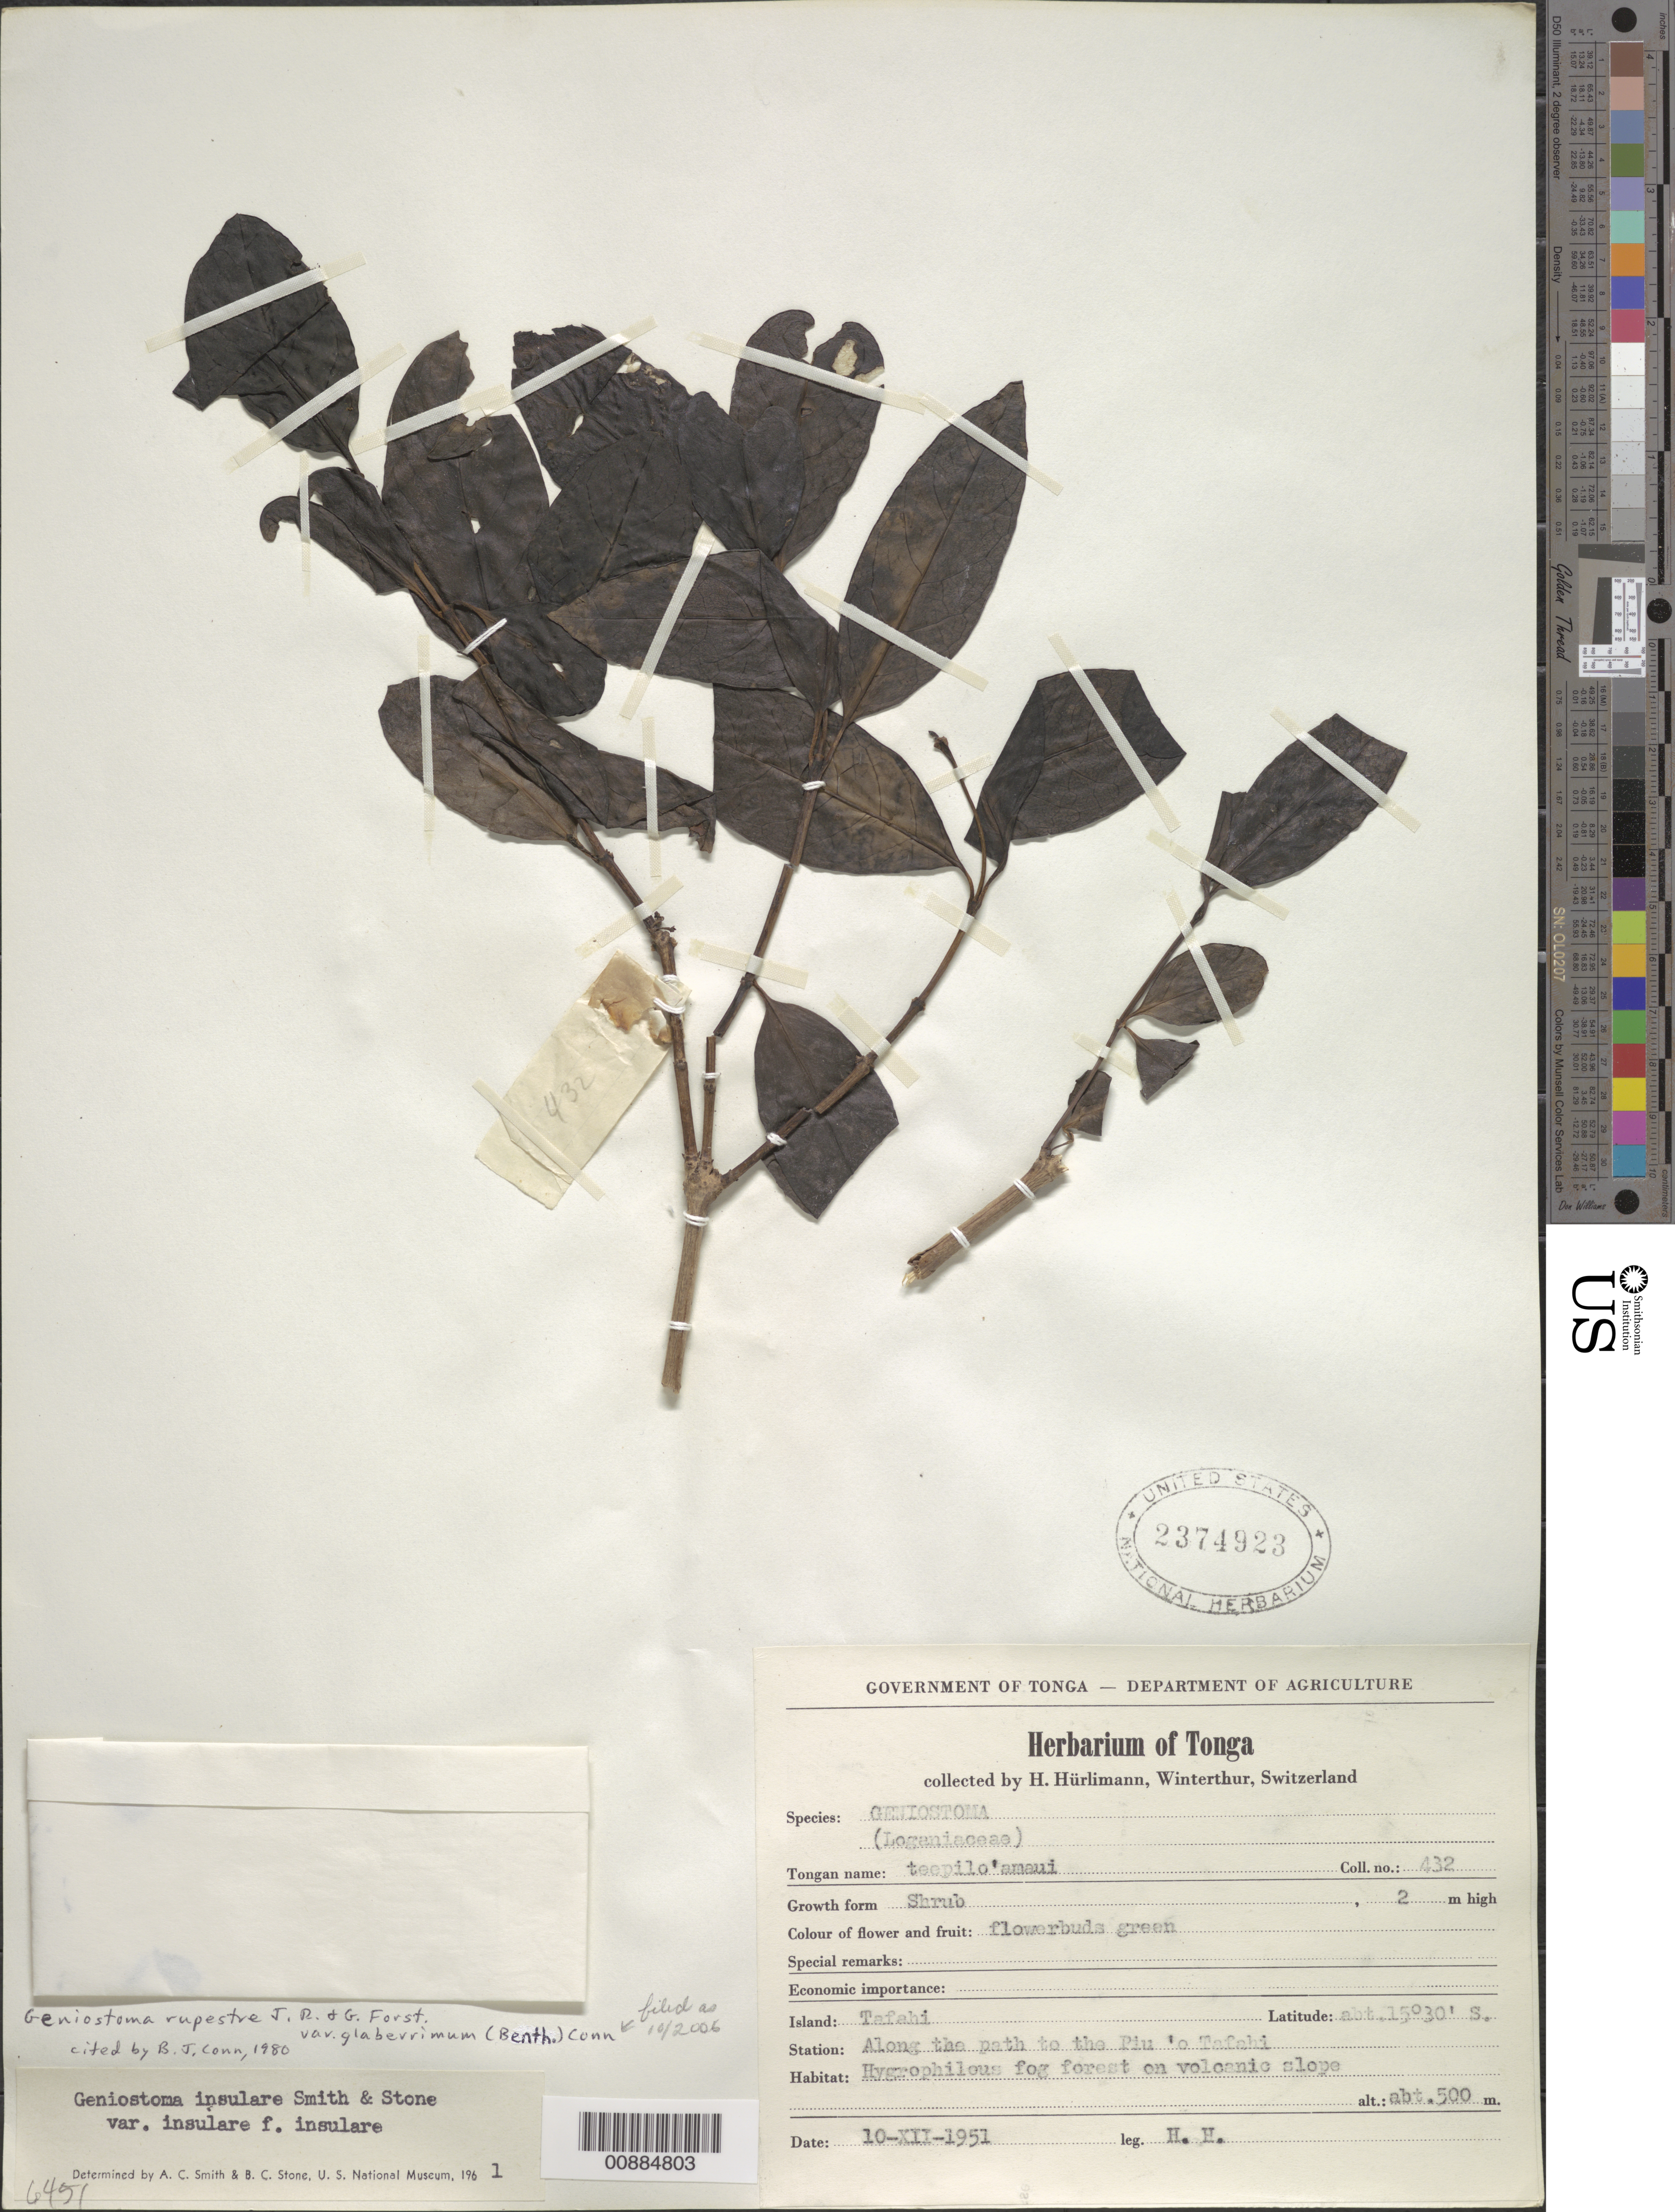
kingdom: Plantae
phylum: Tracheophyta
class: Magnoliopsida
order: Gentianales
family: Loganiaceae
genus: Geniostoma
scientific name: Geniostoma rupestre var. glaberrimum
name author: J.R. Forst. & G. Forst.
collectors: H. Hürlimann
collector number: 432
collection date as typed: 10 Dec 1951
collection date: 1951-12-10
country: Tonga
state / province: Tonga Outliers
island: Tafahi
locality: Along the path to the Plu 'o Tafahi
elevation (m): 500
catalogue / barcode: US 2374923